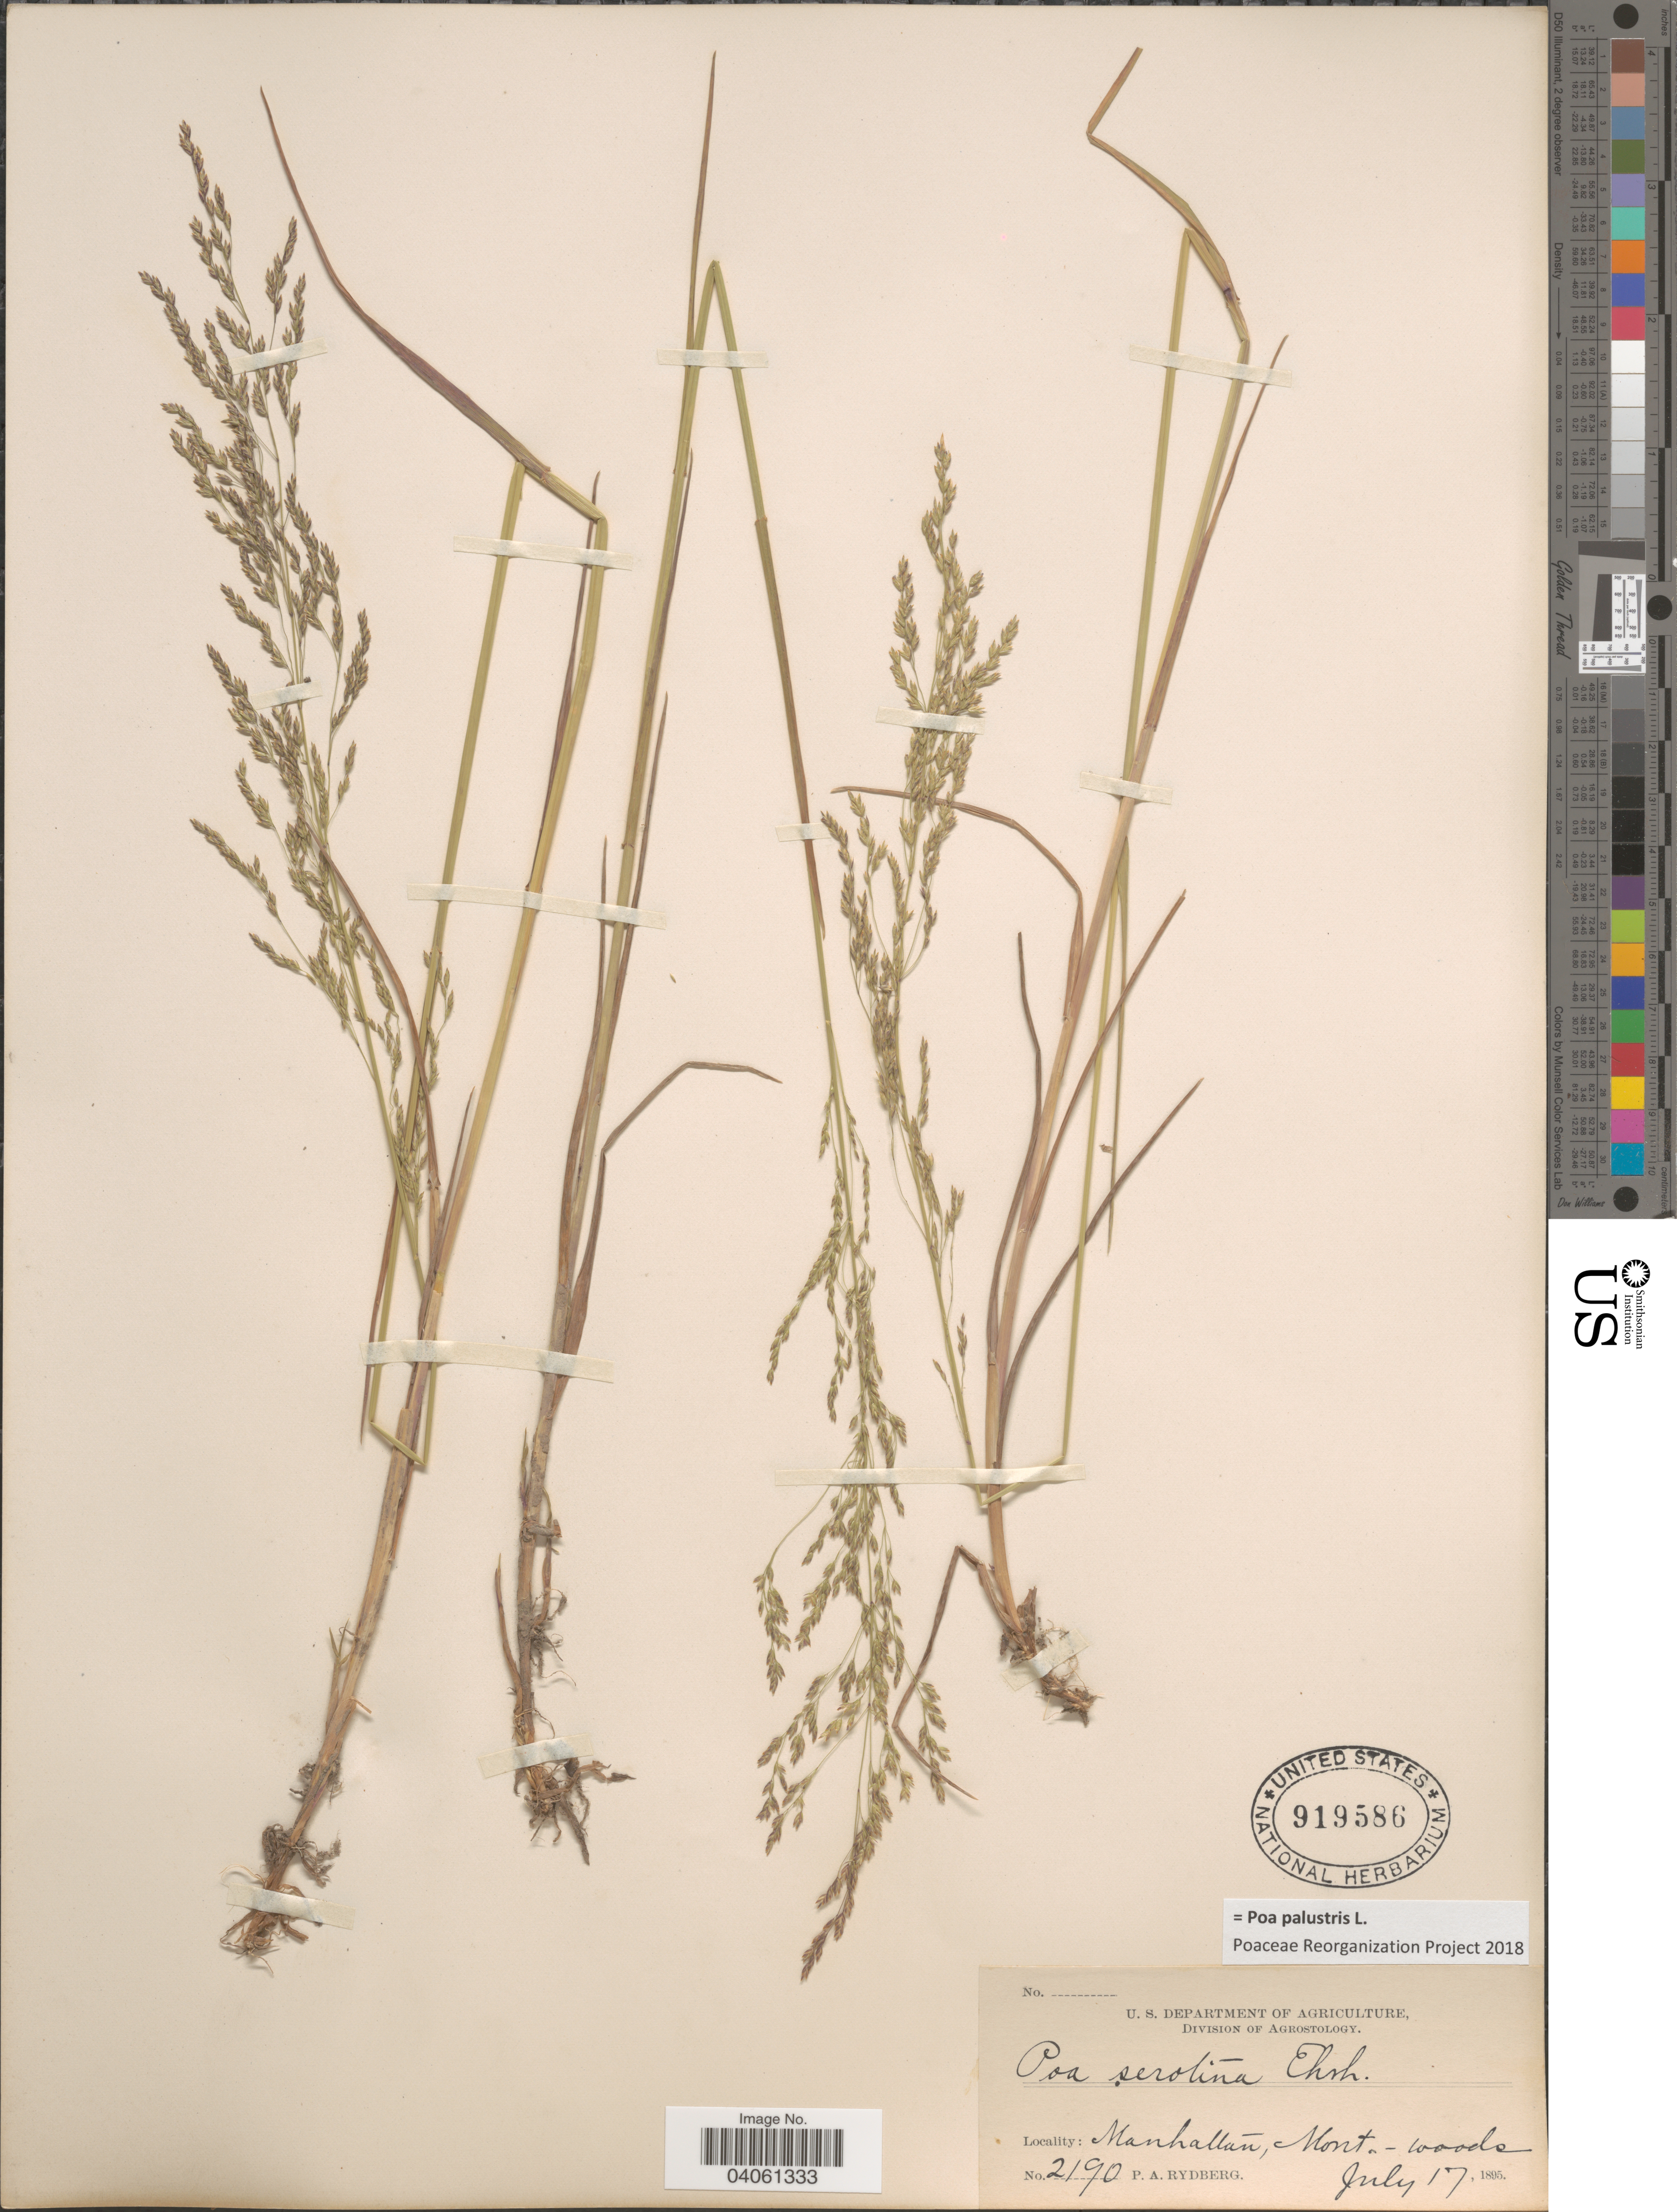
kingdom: Plantae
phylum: Tracheophyta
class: Liliopsida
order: Poales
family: Poaceae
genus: Poa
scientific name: Poa palustris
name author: L.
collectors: P. A. Rydberg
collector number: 2190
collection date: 1895-07-17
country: United States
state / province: Montana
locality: Manhattan, woods.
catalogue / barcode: US 919586